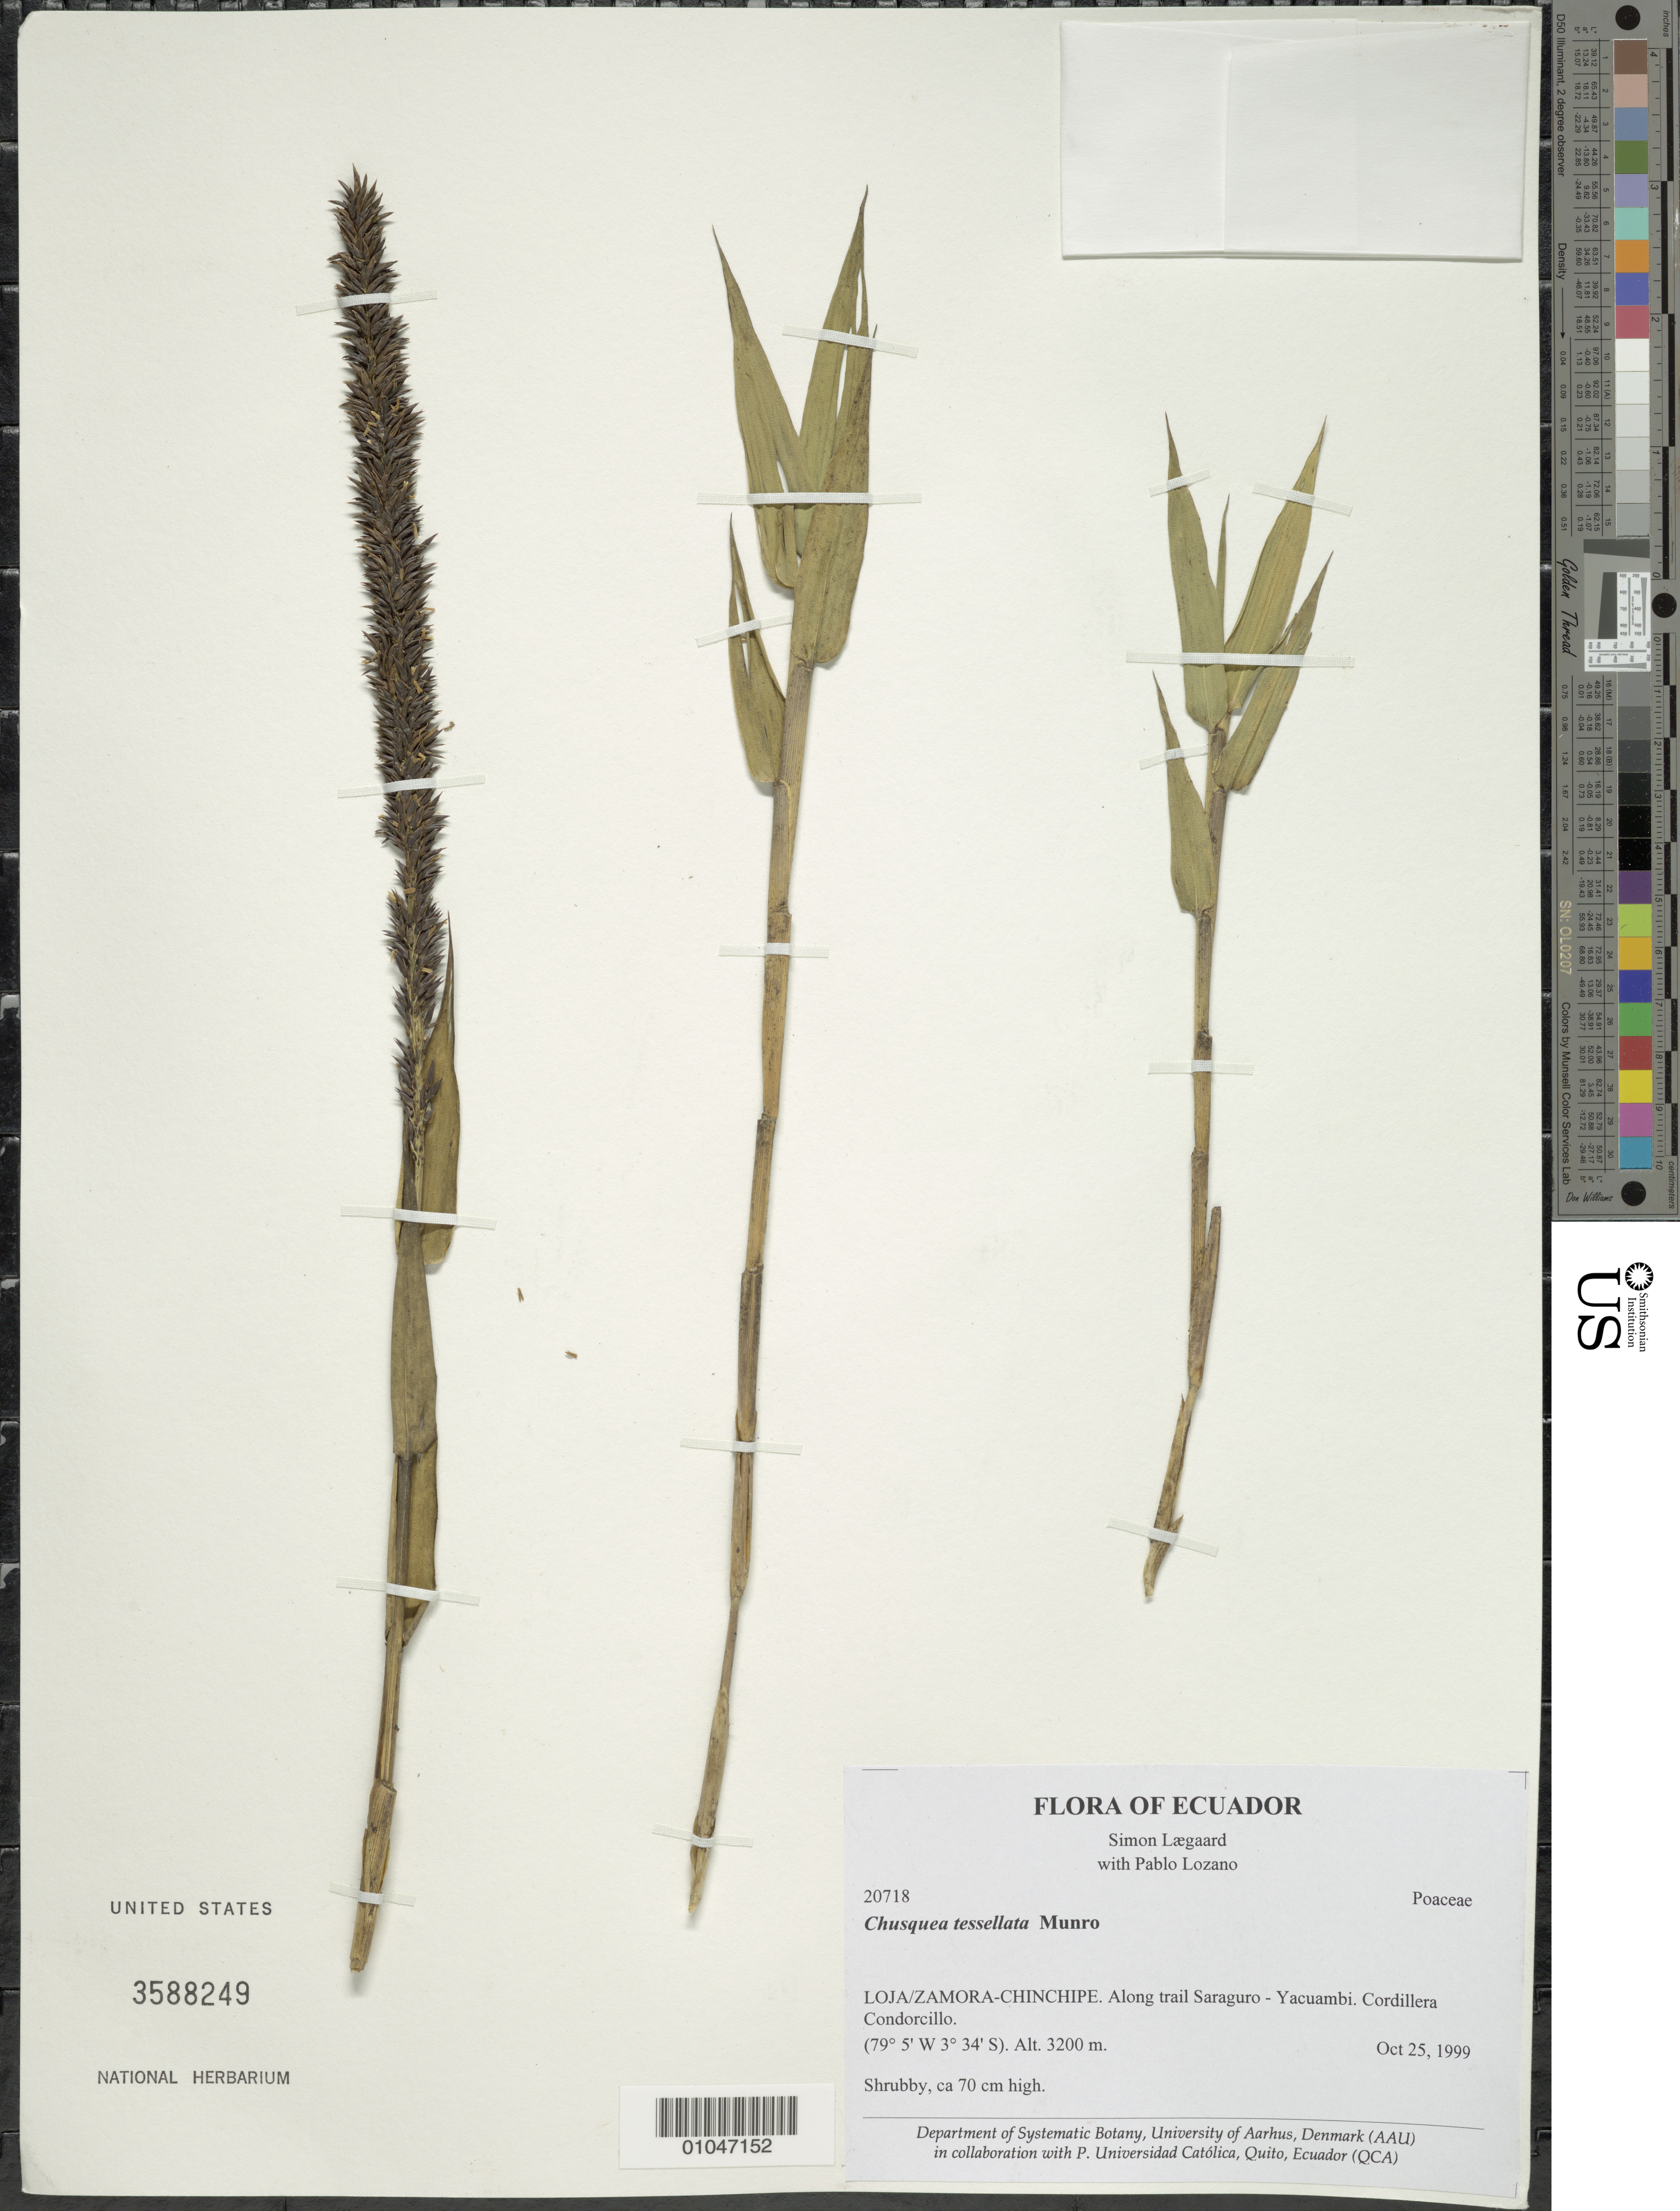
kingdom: Plantae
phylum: Tracheophyta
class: Liliopsida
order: Poales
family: Poaceae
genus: Chusquea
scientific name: Chusquea tessellata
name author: Munro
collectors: S. Lægaard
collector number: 20718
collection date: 1999-10-25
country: Ecuador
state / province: Loja / Zamora-Chinchipe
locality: Along trail Saraguro-Yacuambi, Cordillera Condorcillo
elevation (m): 3200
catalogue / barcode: US 3588249